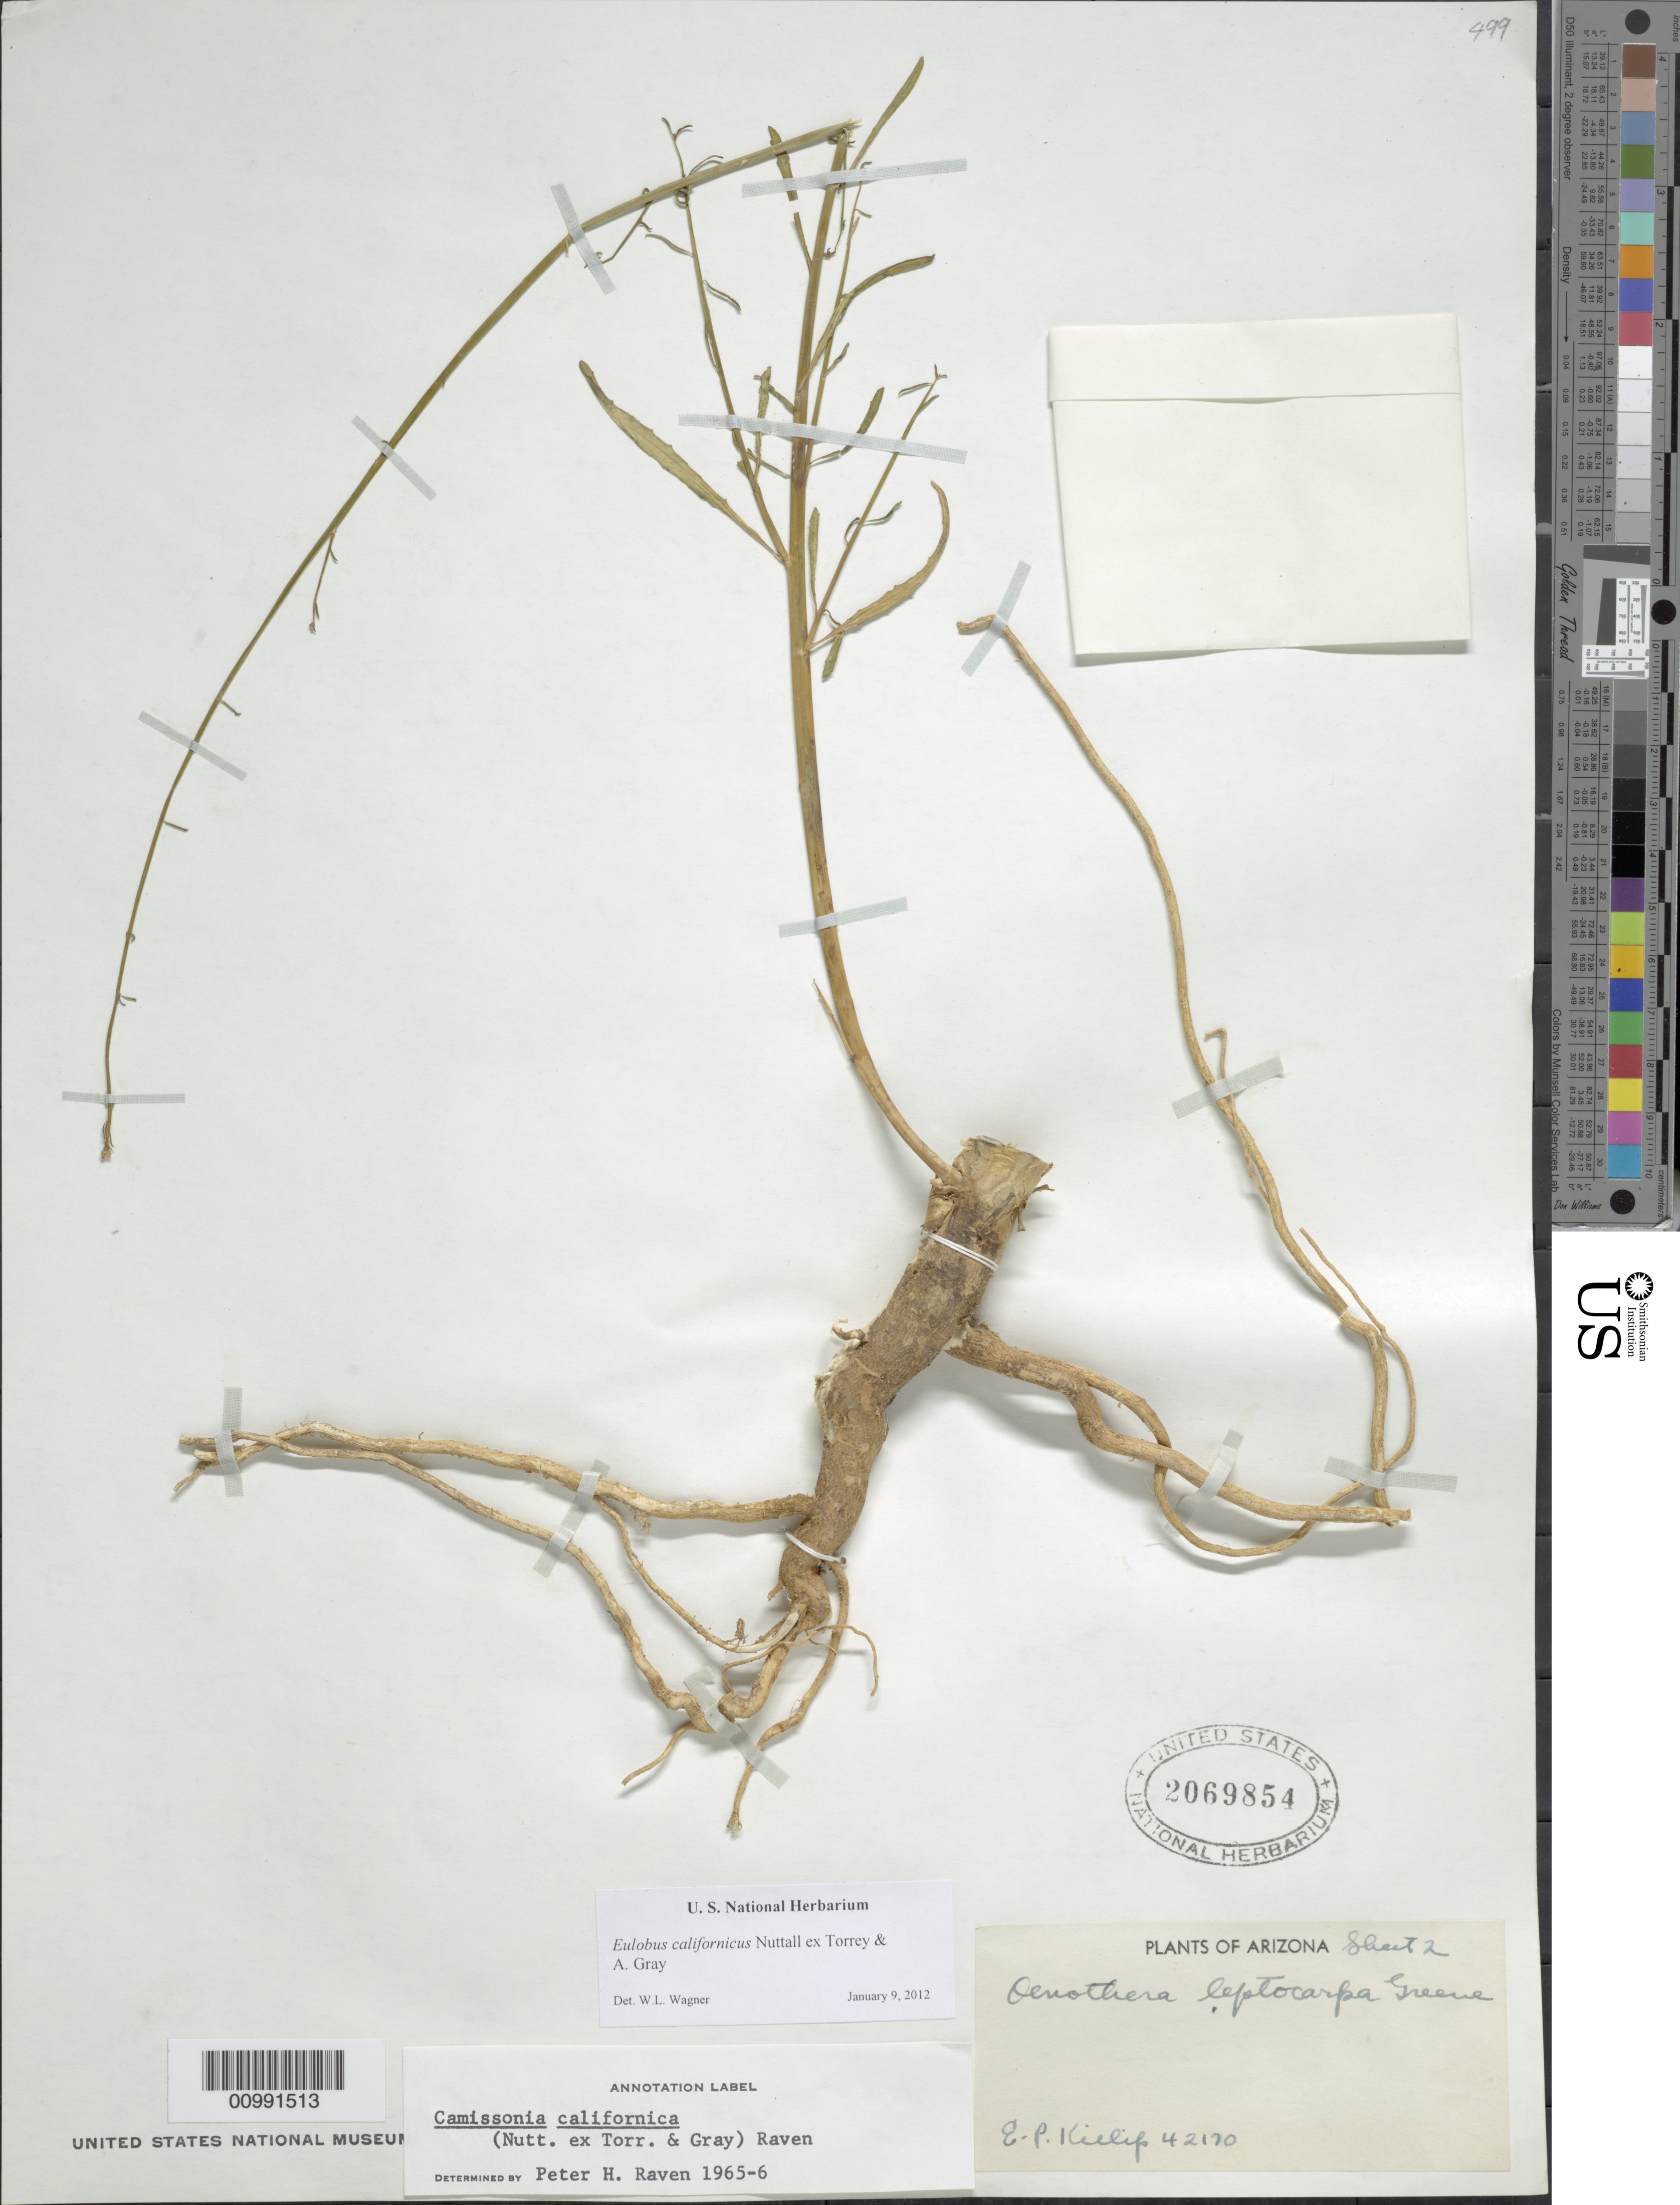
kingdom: Plantae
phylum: Tracheophyta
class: Magnoliopsida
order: Myrtales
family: Onagraceae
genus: Eulobus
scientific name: Eulobus californicus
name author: Nutt. ex Torr. & A. Gray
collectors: E. P. Killip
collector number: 42170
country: United States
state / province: Arizona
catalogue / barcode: US 2069854